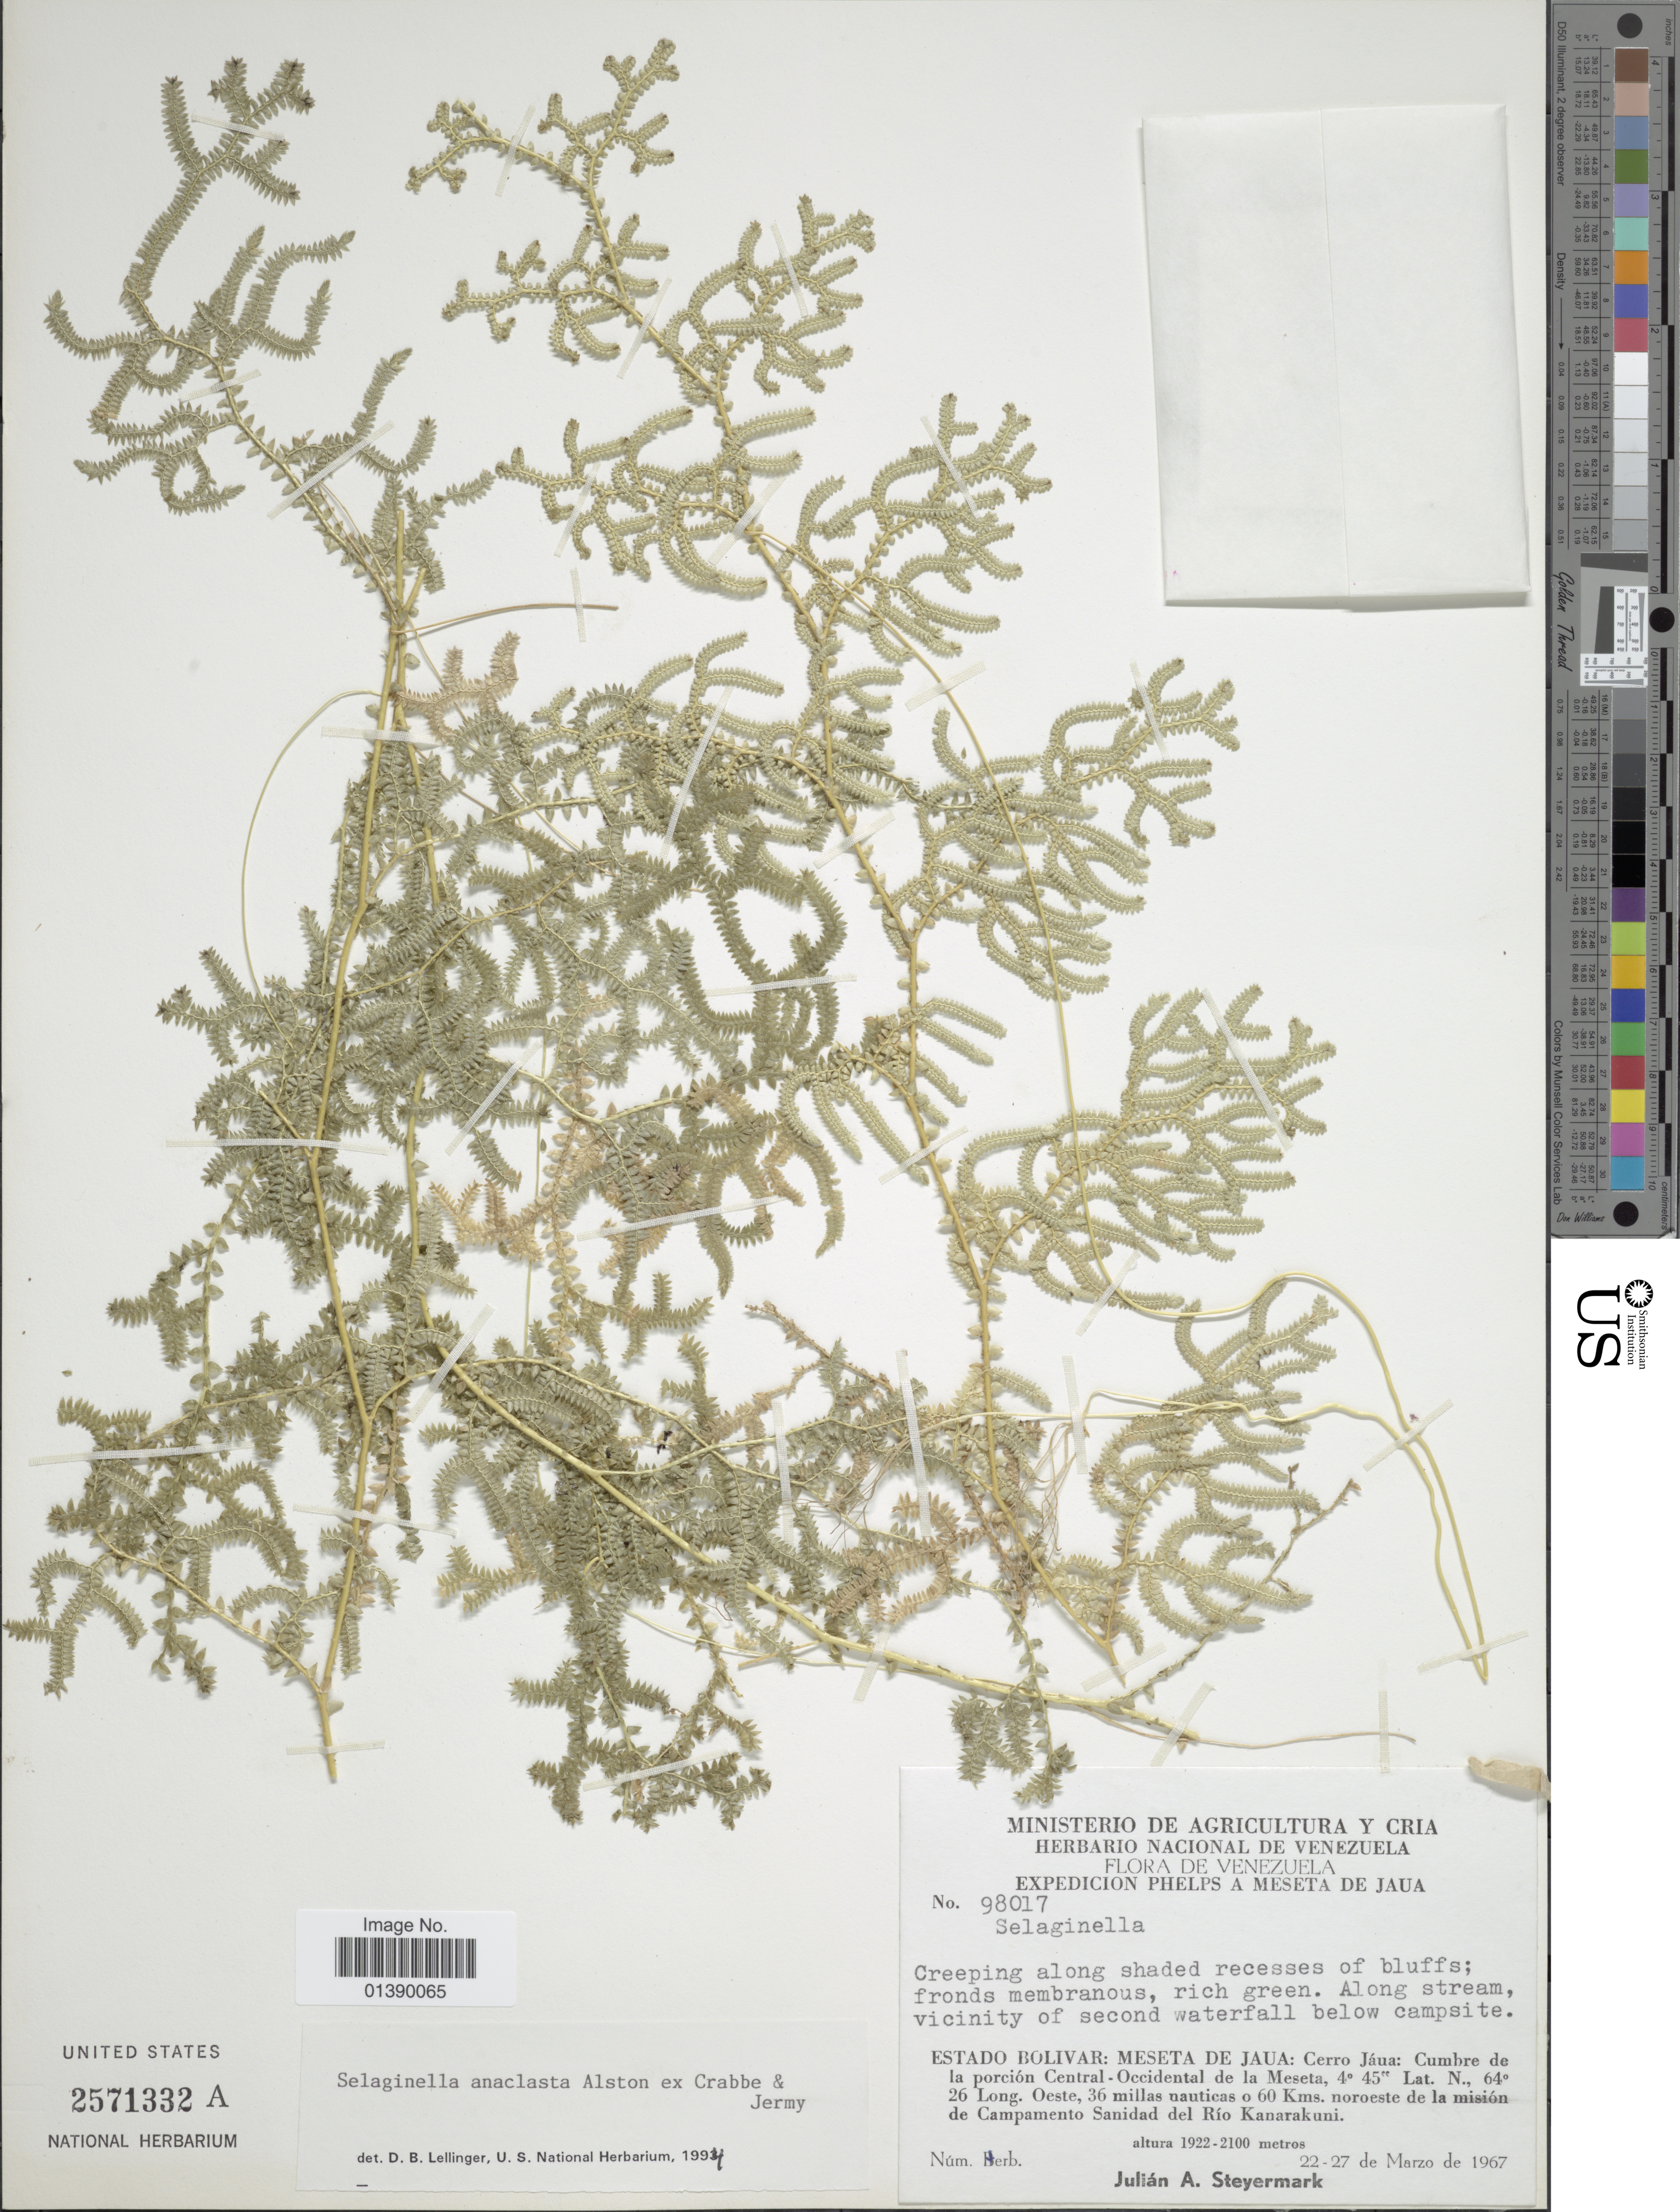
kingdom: Plantae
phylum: Tracheophyta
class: Lycopodiopsida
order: Selaginellales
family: Selaginellaceae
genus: Selaginella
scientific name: Selaginella anaclasta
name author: Alston ex Crabbe & Jermy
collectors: J. Steyermark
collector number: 98017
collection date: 1967-03-22/1967-03-27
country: Venezuela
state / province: Bolivar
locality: Estado Bolivar: Meseta de Jaua: Cerro Jáua: Cumbre de la porció Central-Occidental de la Meseta, 36 millas nauticas o 60 Kms, noroeste de la de Campamento Sanidad del Río Kanarakuni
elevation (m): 1922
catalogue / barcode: US 2571332A